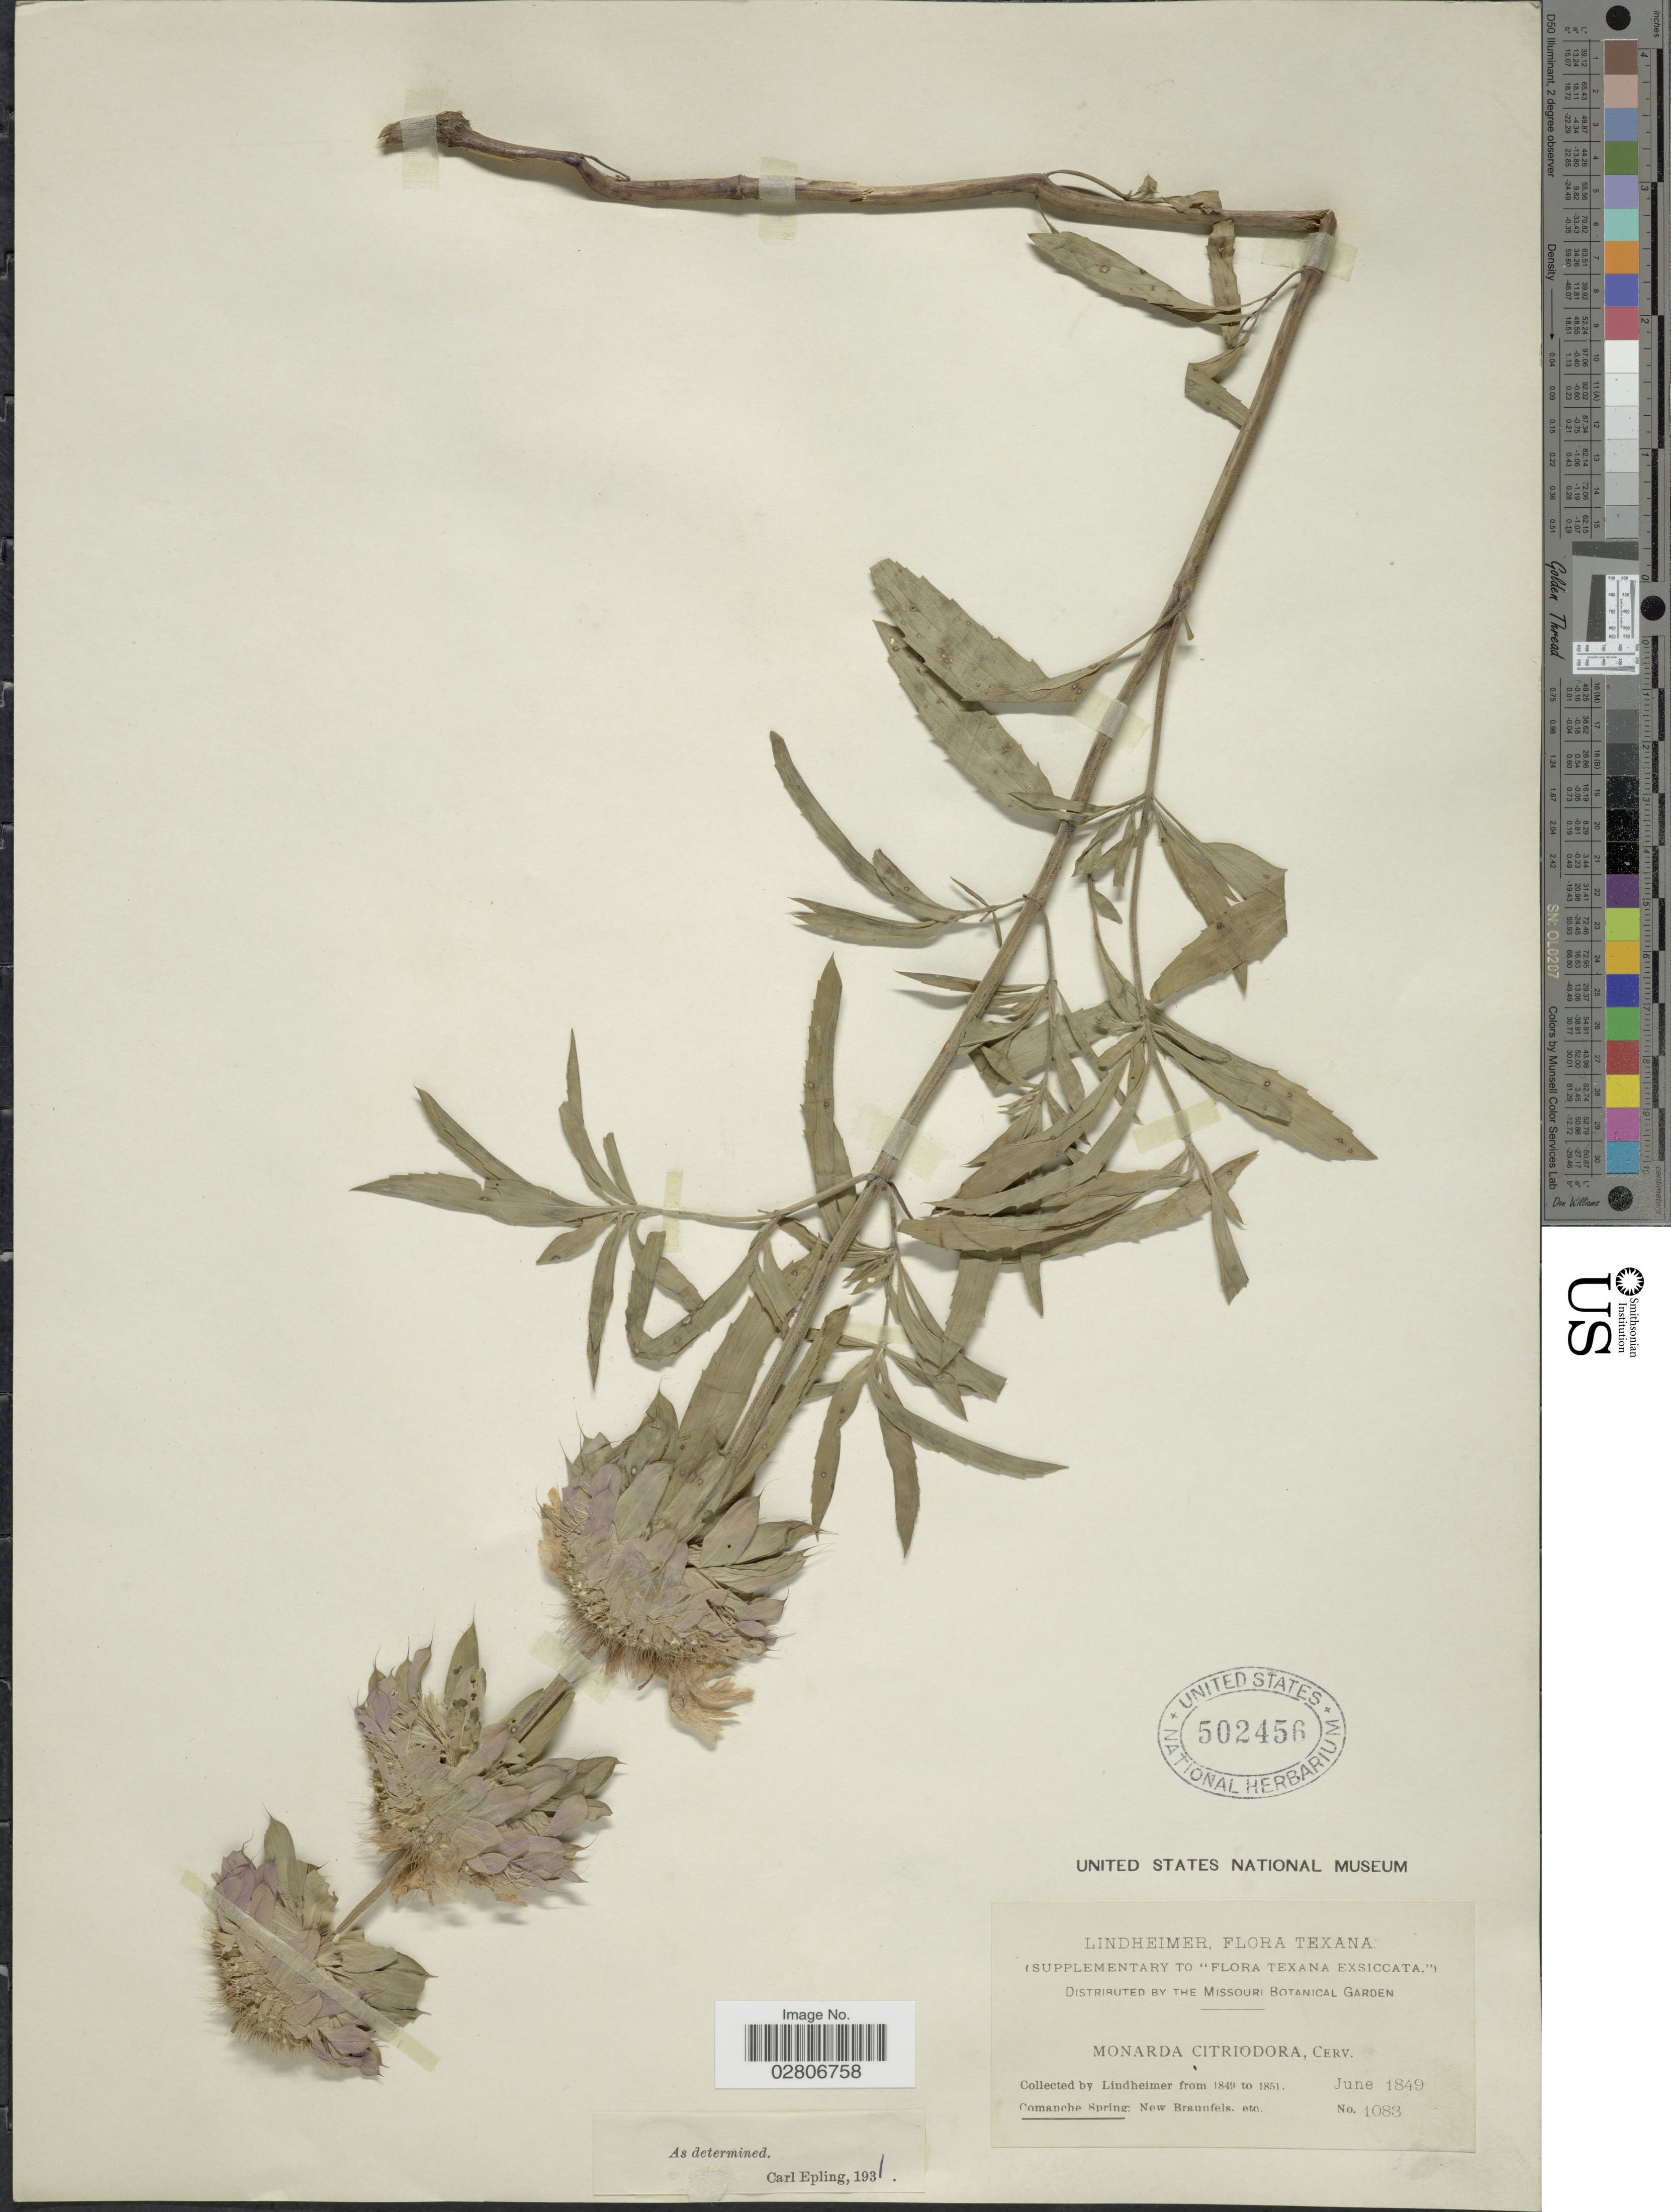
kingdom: Plantae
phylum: Tracheophyta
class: Magnoliopsida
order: Lamiales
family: Lamiaceae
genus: Monarda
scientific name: Monarda citriodora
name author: Cerv. ex Lag.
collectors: F. Lindheimer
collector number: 1083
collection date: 1849-06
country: United States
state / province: Texas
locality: Comanche Spring: New Braunfels. etc.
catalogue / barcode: US 502456